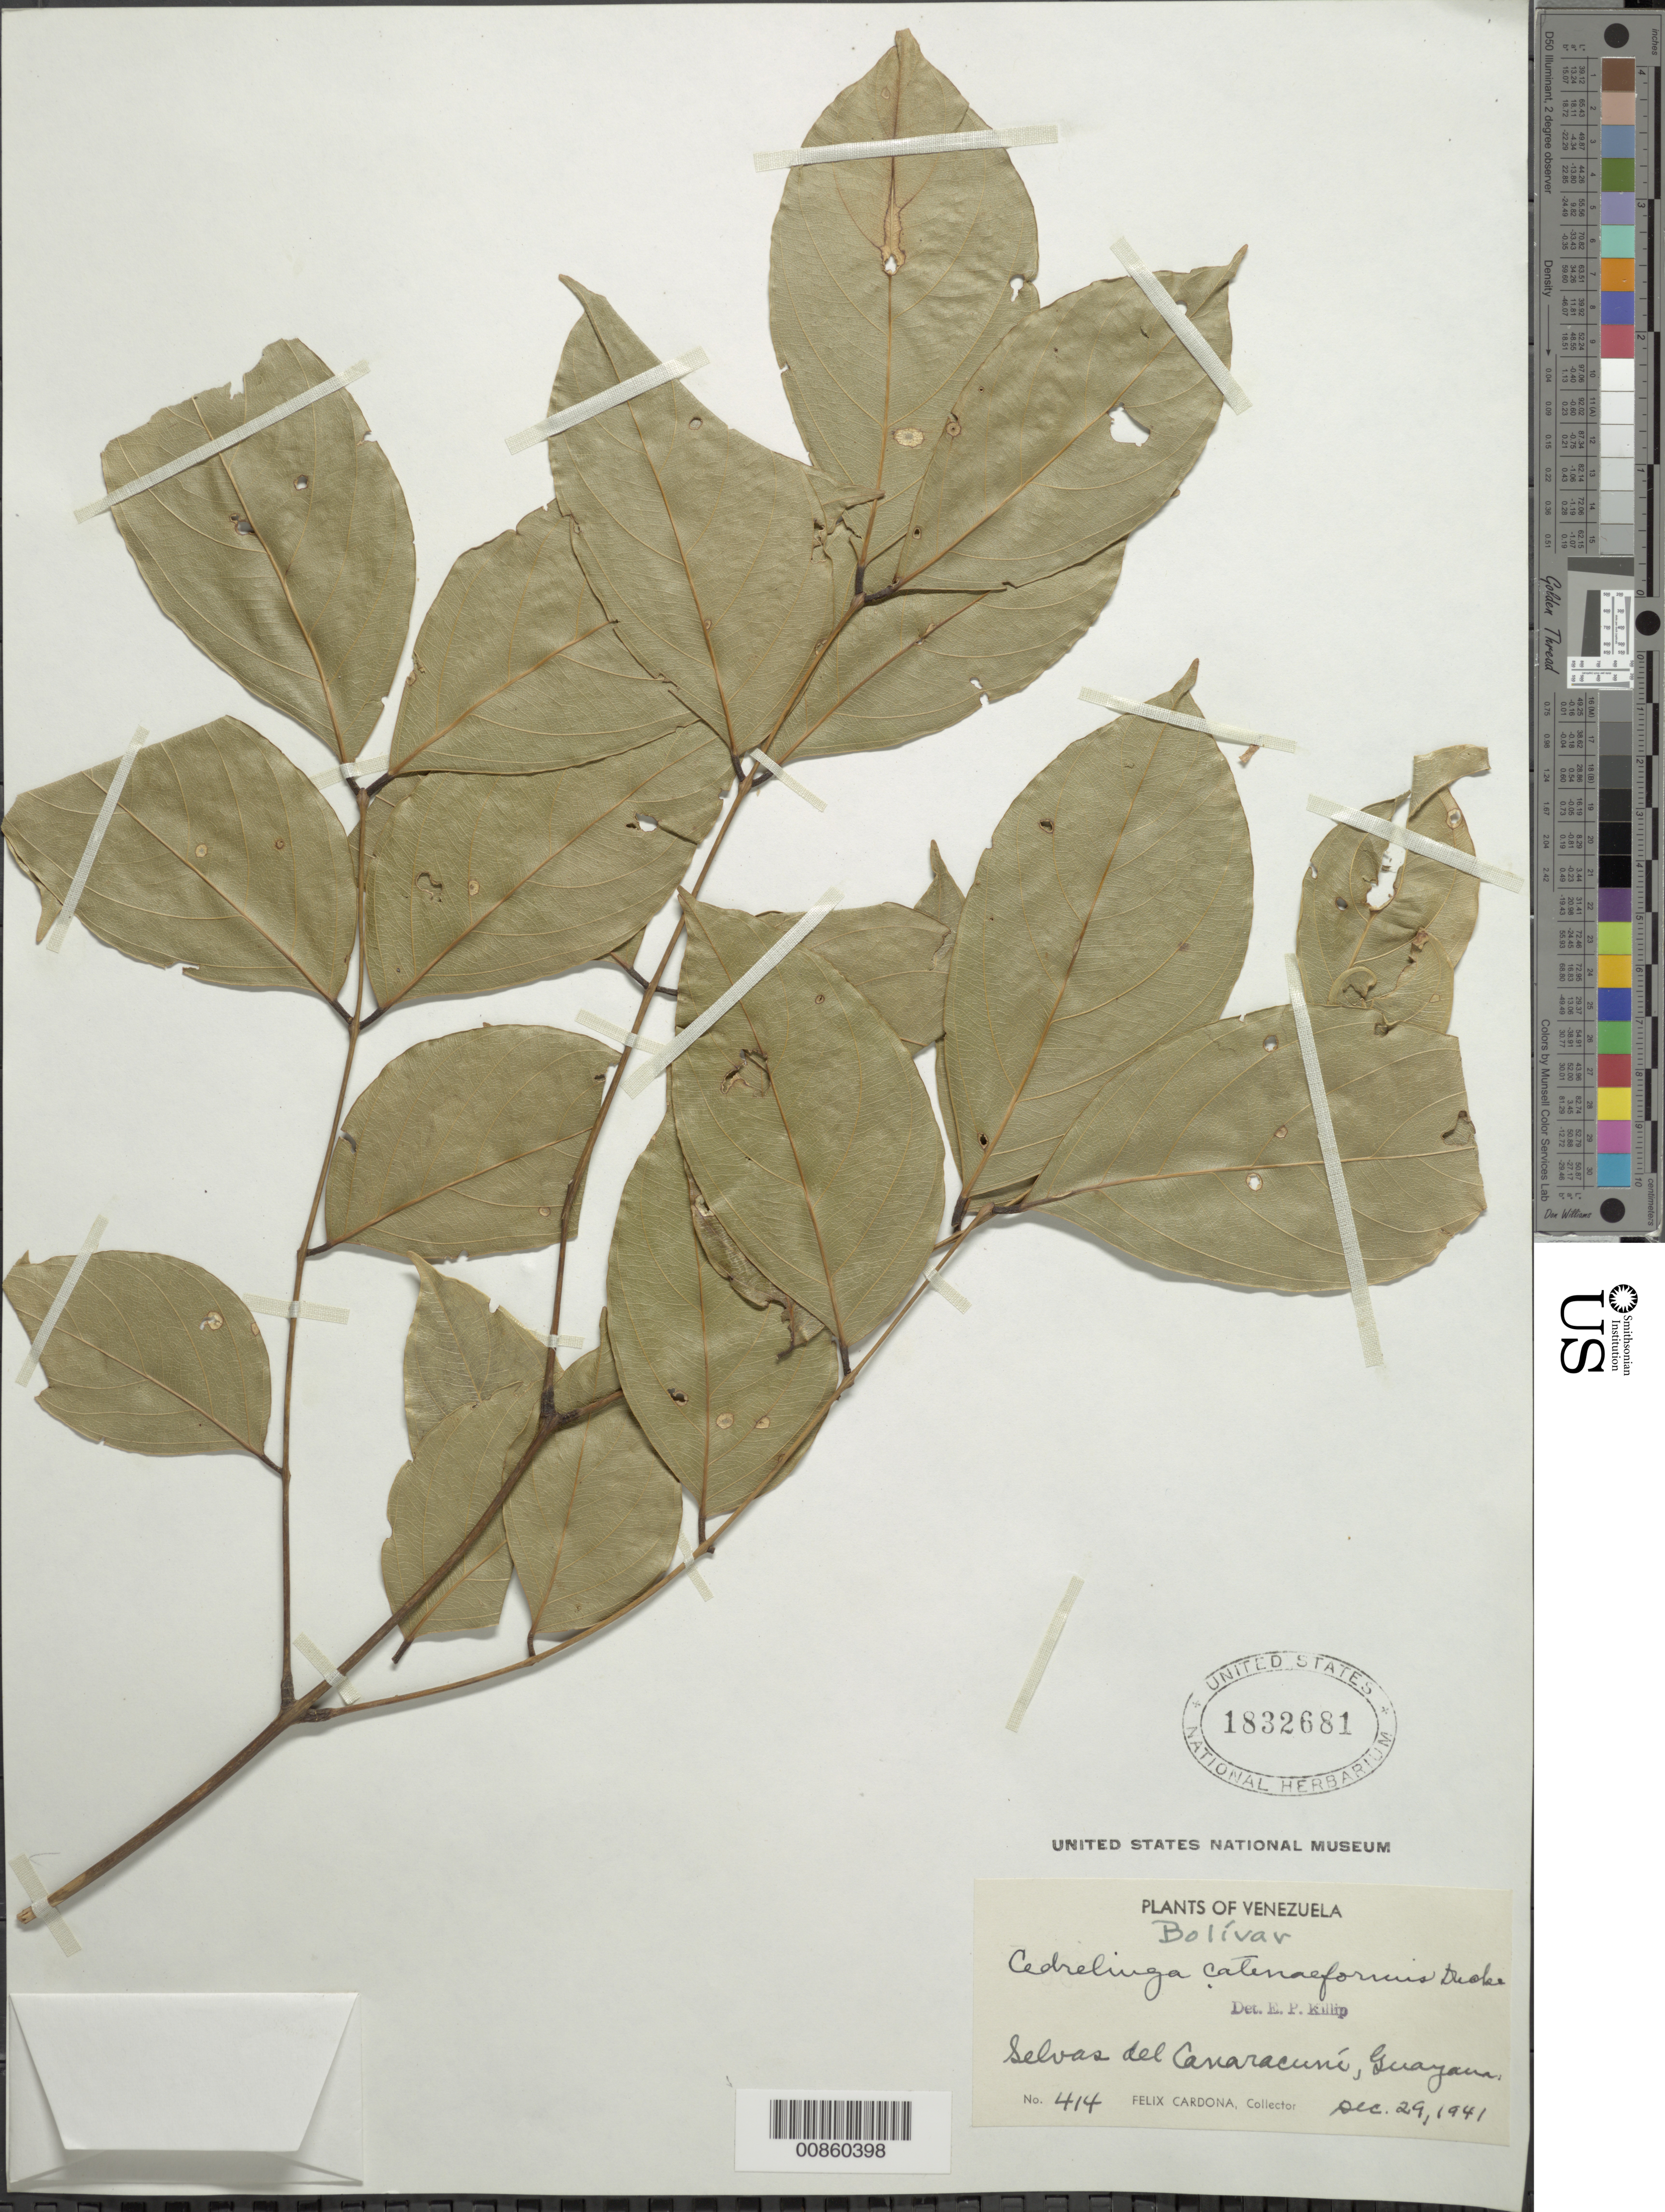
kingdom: Plantae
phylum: Tracheophyta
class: Magnoliopsida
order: Fabales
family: Fabaceae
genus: Cedrelinga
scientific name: Cedrelinga catenaeformis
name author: (Ducke) Ducke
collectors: F. Cardona Puig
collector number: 414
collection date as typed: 29-Dec-41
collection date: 1941-12-29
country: Venezuela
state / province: Bolívar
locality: Río Carraracuní, Alto Caura, Guayana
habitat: Selvas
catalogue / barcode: US 1832681